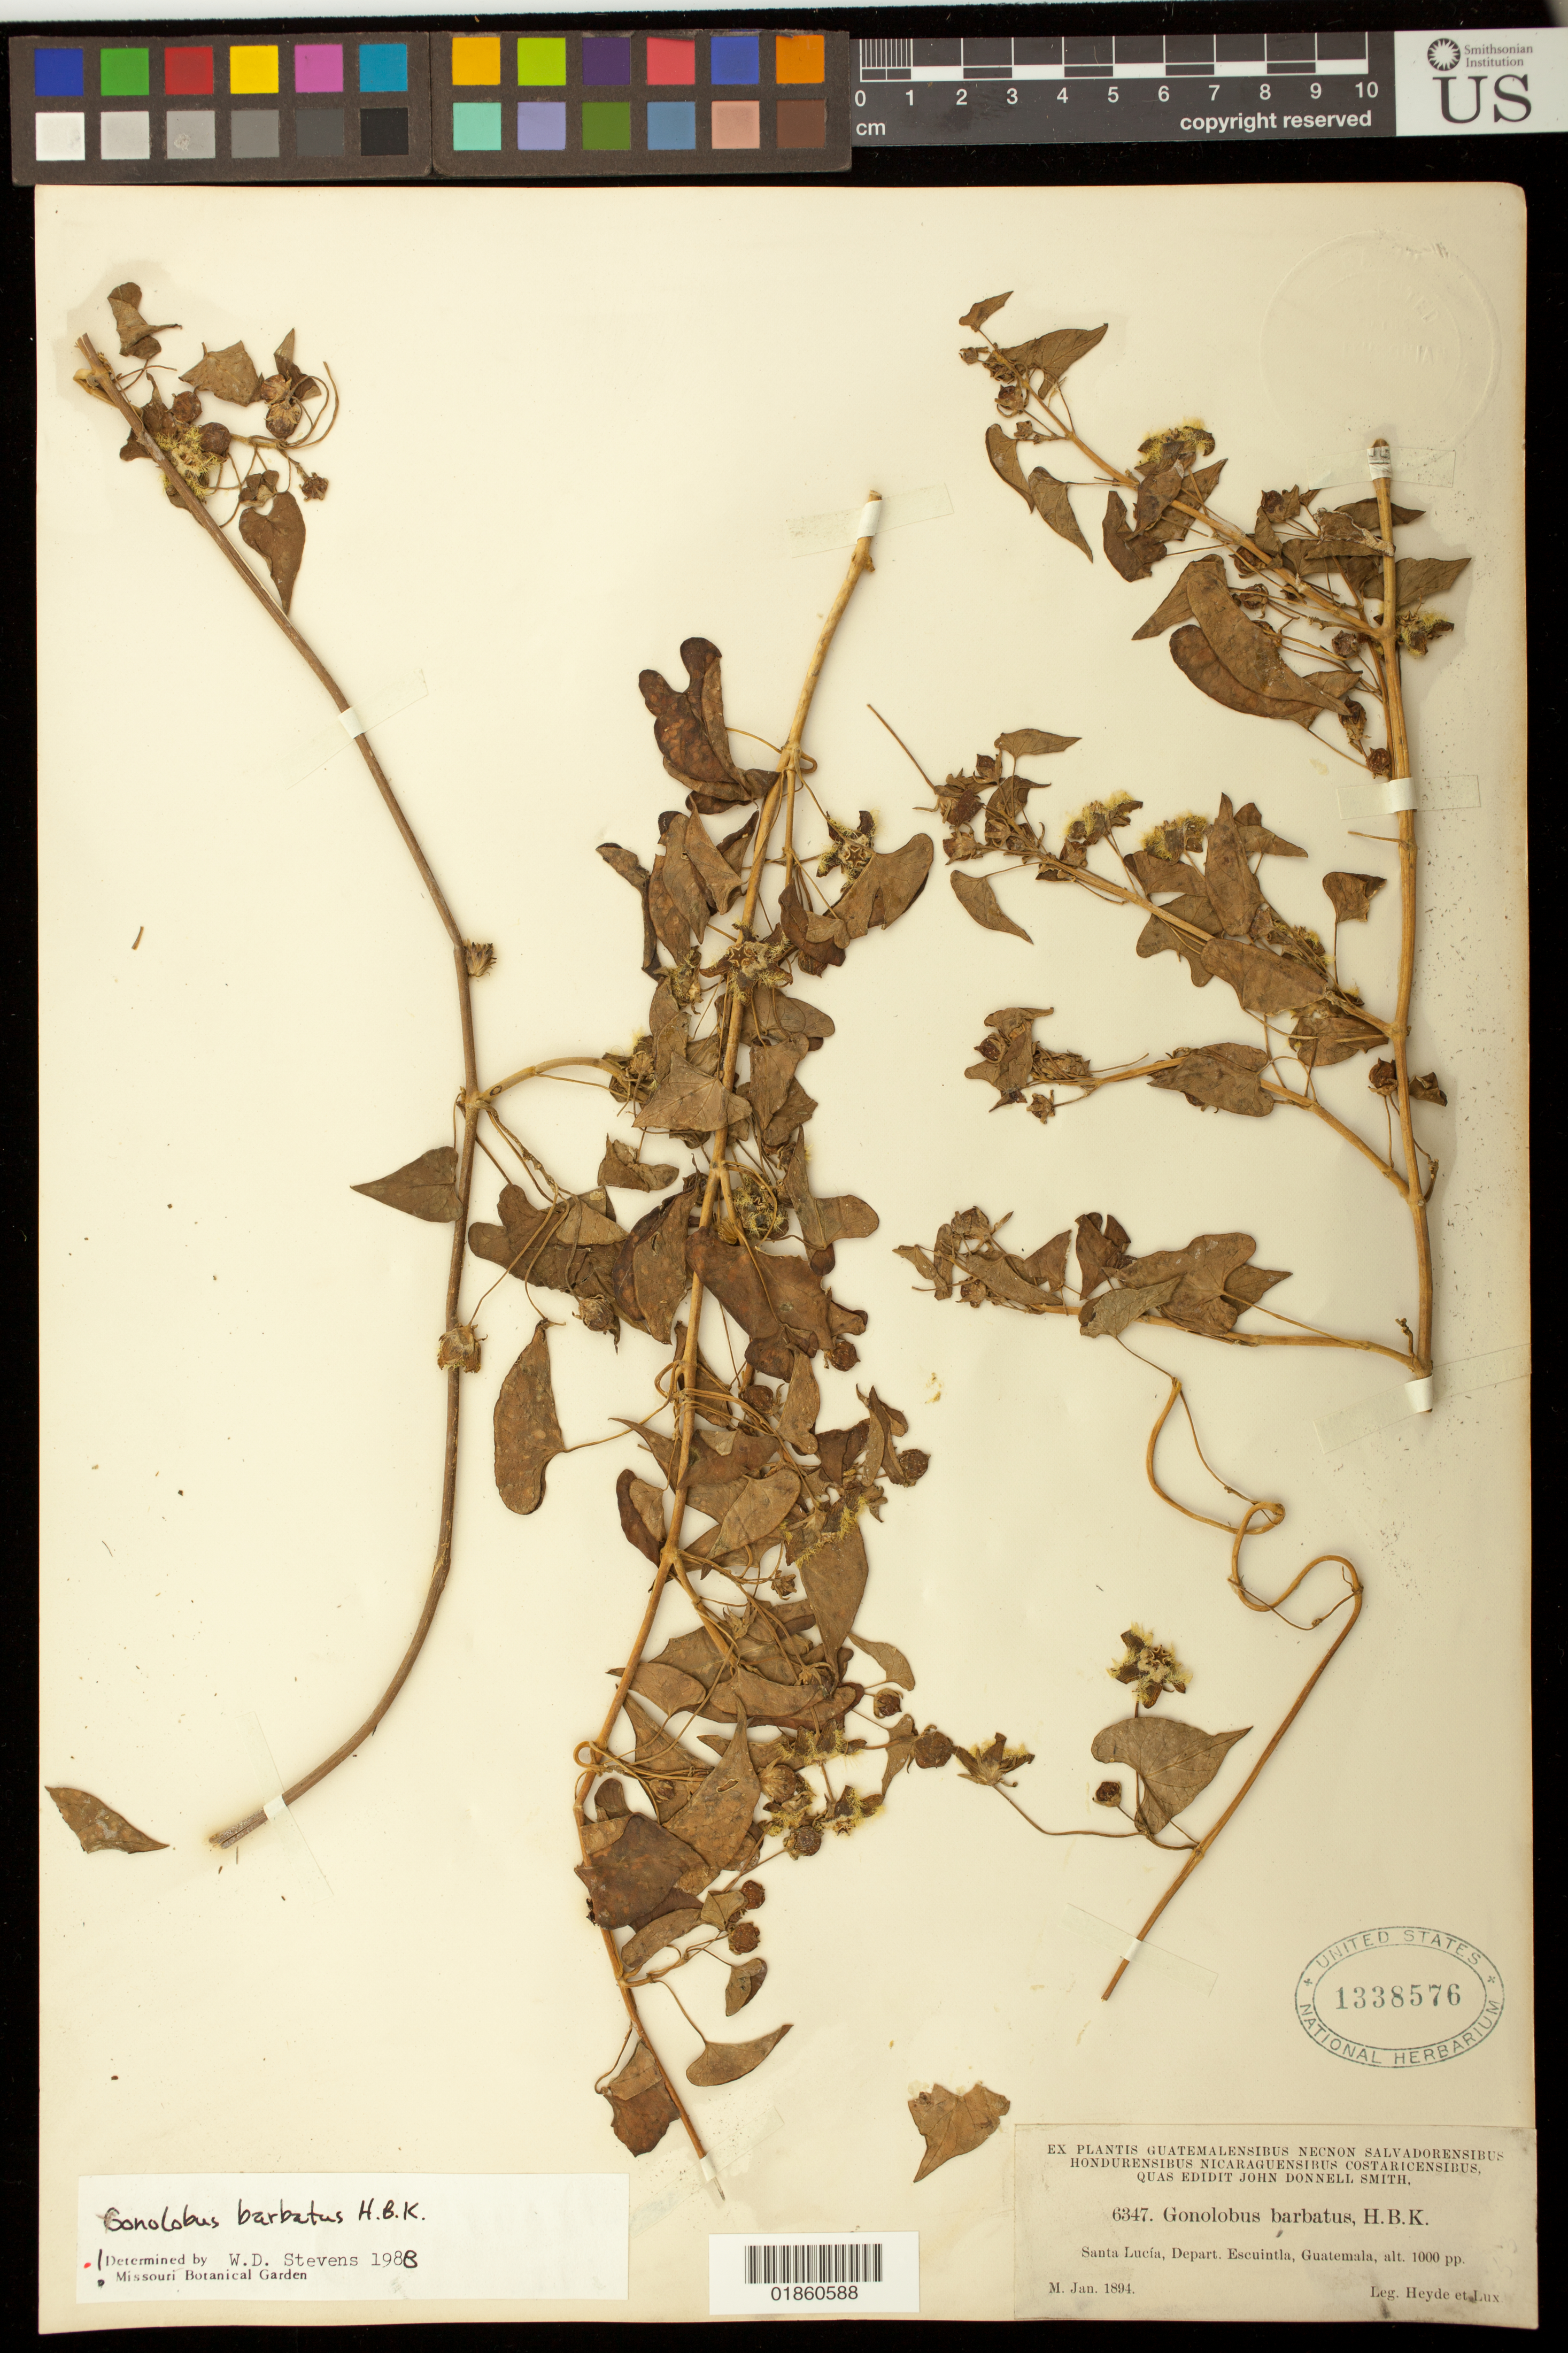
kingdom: Plantae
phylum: Tracheophyta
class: Magnoliopsida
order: Gentianales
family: Apocynaceae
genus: Gonolobus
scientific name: Gonolobus barbatus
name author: Kunth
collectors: E. T. Heyde & E. Lux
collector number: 6347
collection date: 1894-01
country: Guatemala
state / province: Escuintla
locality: Santa Lucía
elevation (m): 305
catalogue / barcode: US 1338576